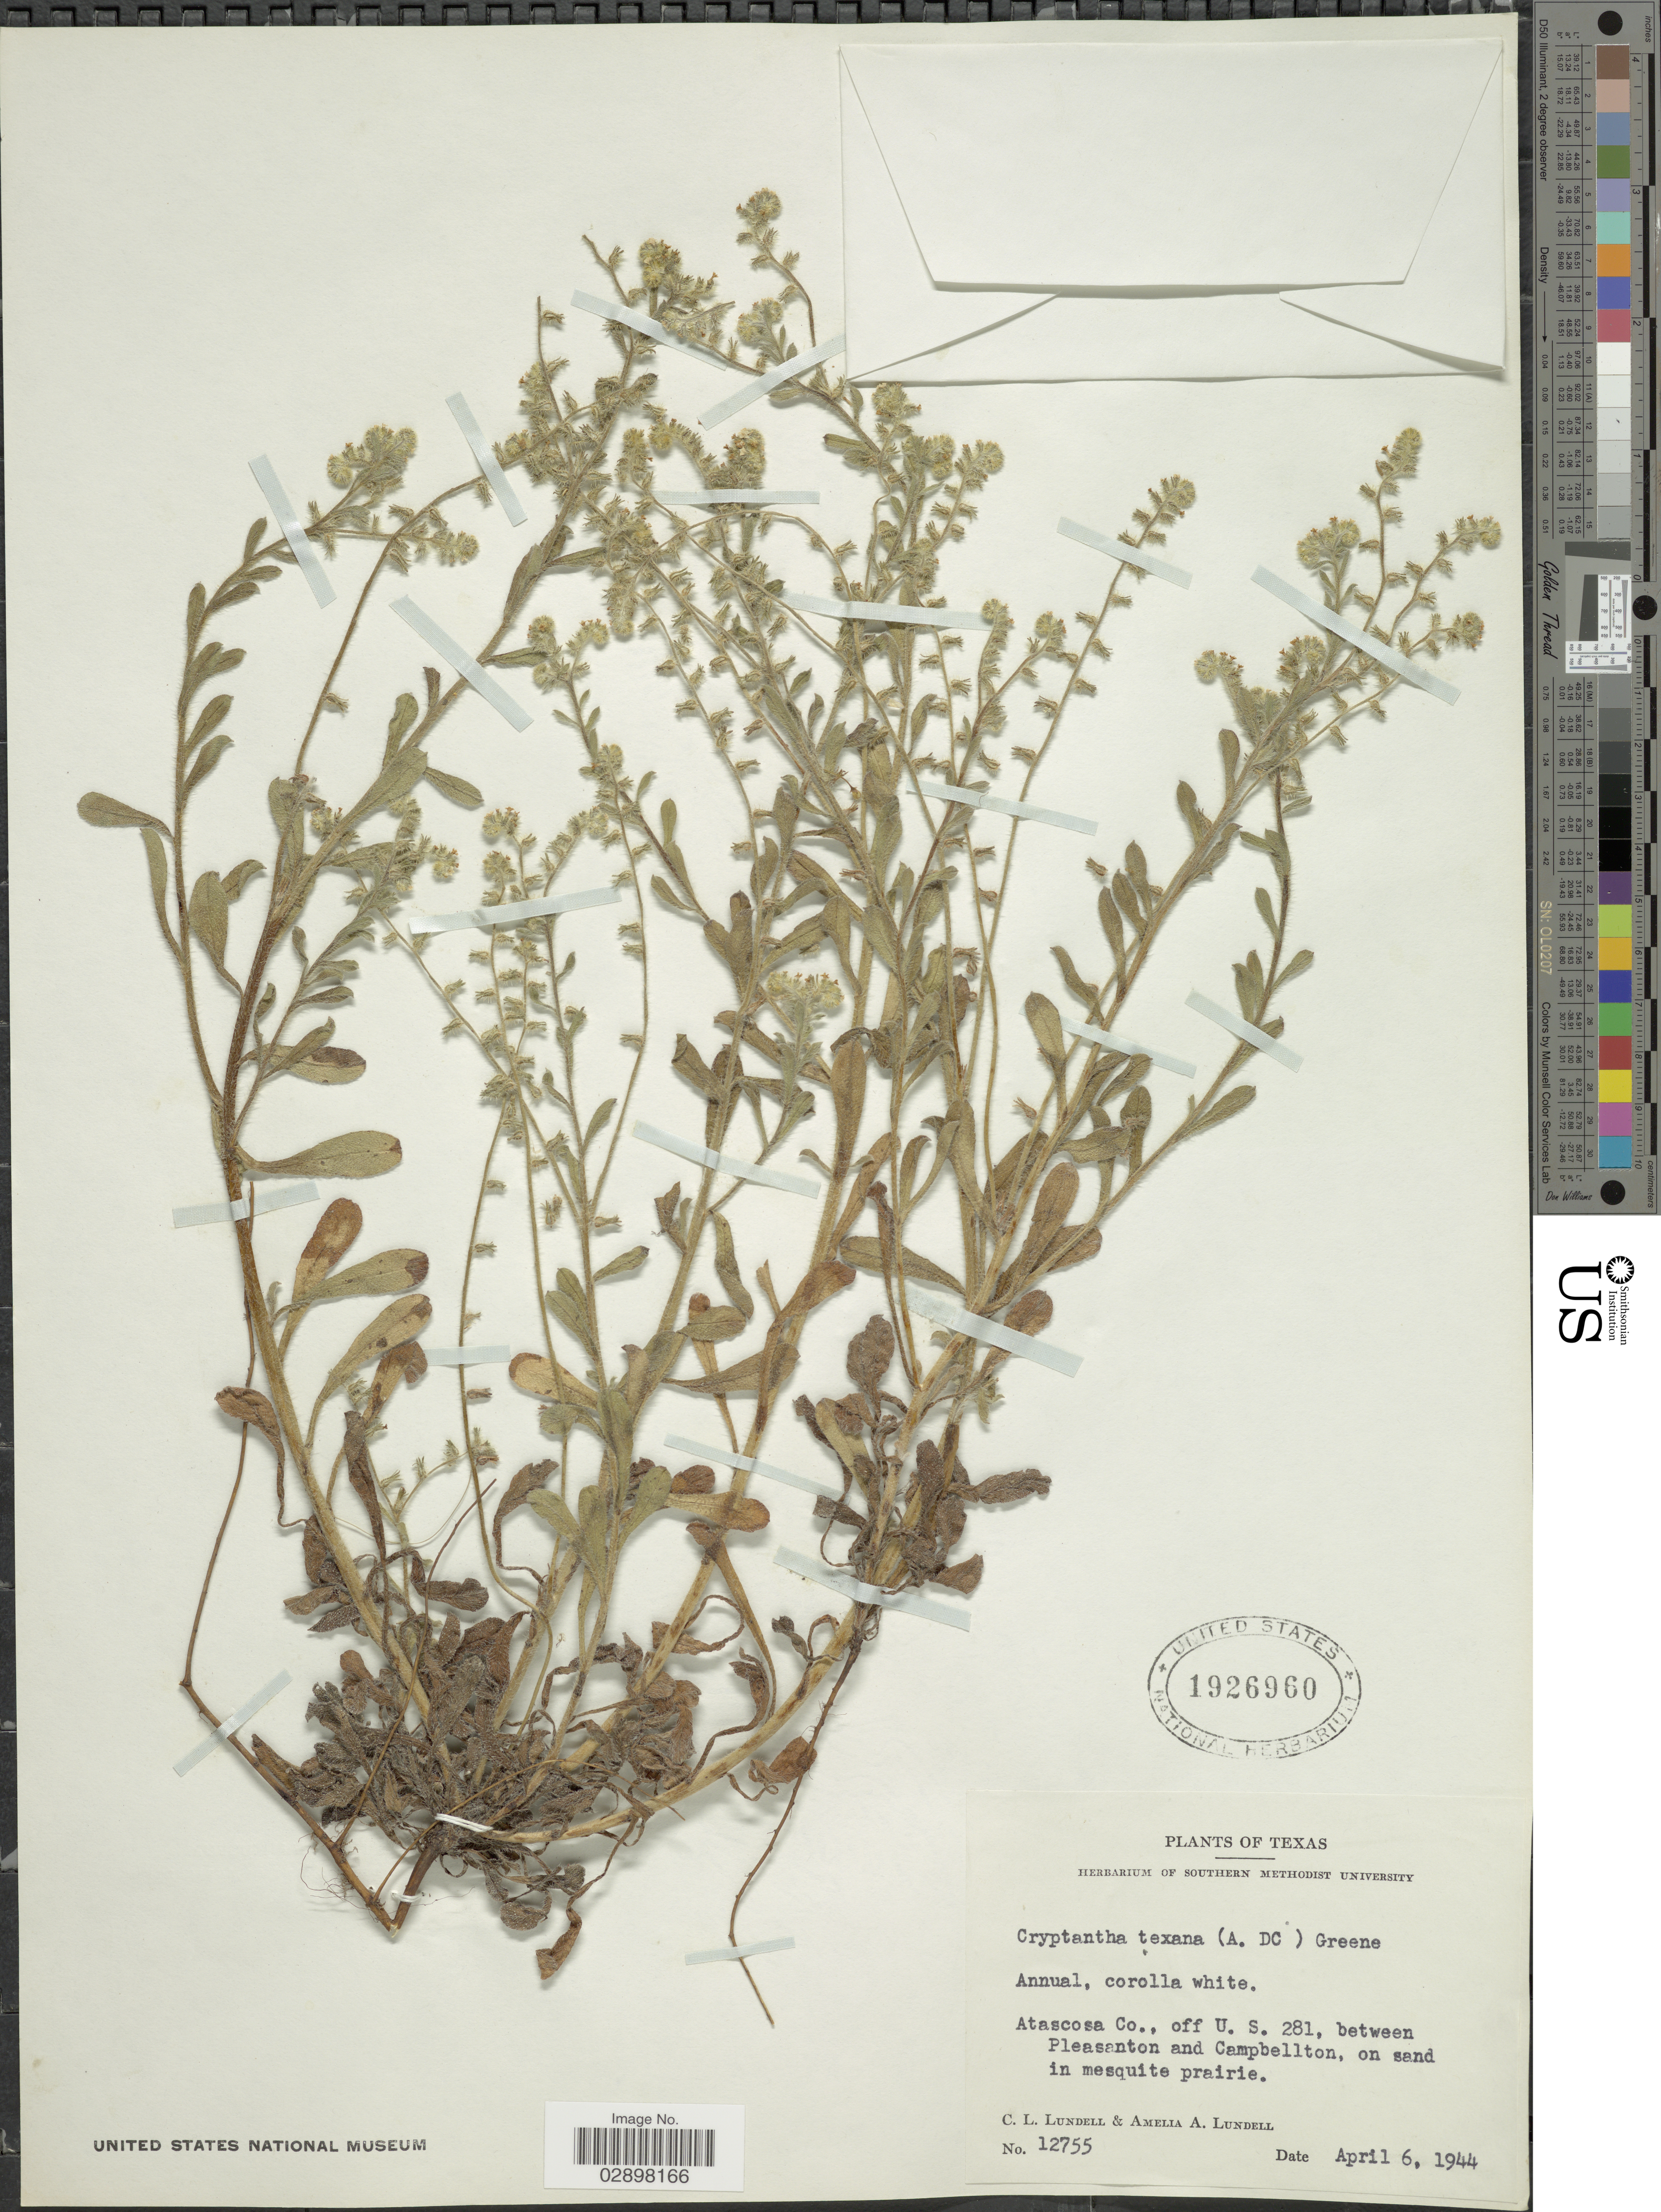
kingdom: Plantae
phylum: Tracheophyta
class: Magnoliopsida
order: Boraginales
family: Boraginaceae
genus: Cryptantha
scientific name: Cryptantha texana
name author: (A. DC.) Greene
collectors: C. L. Lundell & A. A. Lundell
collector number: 12755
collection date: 1944-04-06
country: United States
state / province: Texas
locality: Atascosa Co., off U.S. 281, between Pleasanton and Campbellton.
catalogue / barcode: US 1926960